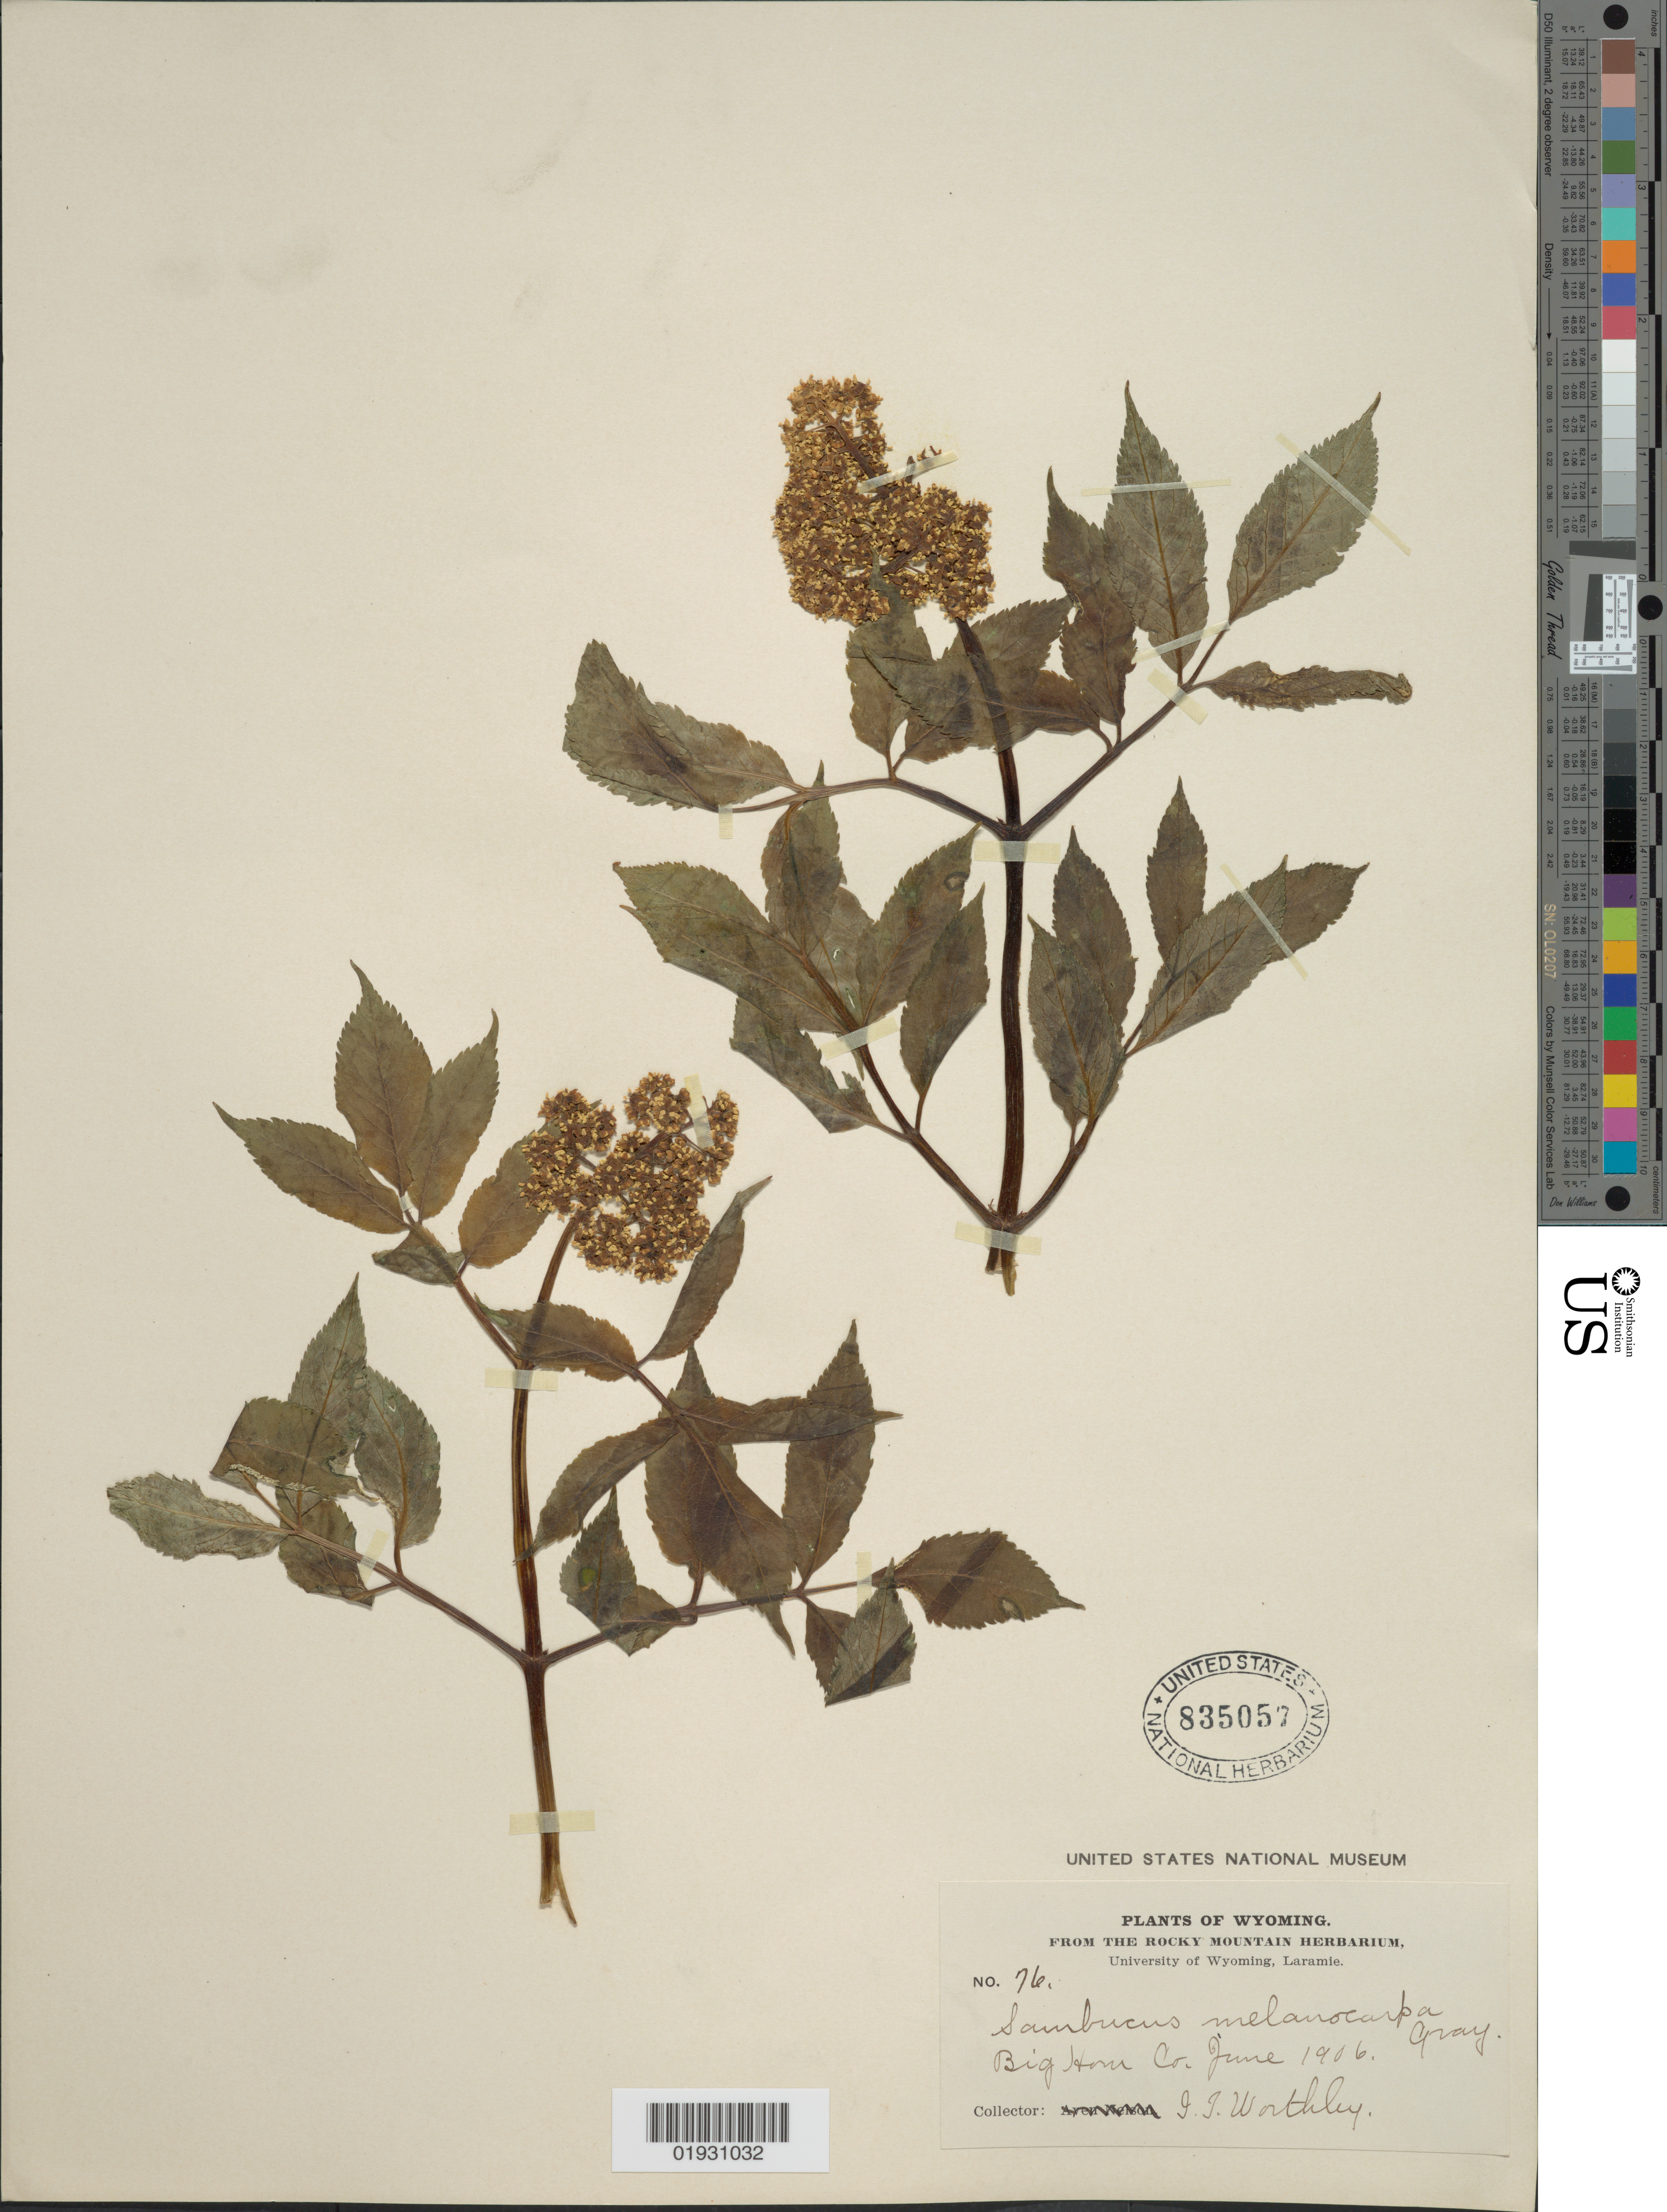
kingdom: Plantae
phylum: Tracheophyta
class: Magnoliopsida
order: Dipsacales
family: Viburnaceae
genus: Sambucus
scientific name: Sambucus melanocarpa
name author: A. Gray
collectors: I. Worthley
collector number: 76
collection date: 1906-06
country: United States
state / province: Wyoming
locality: Big Horn Co.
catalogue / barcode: US 835057